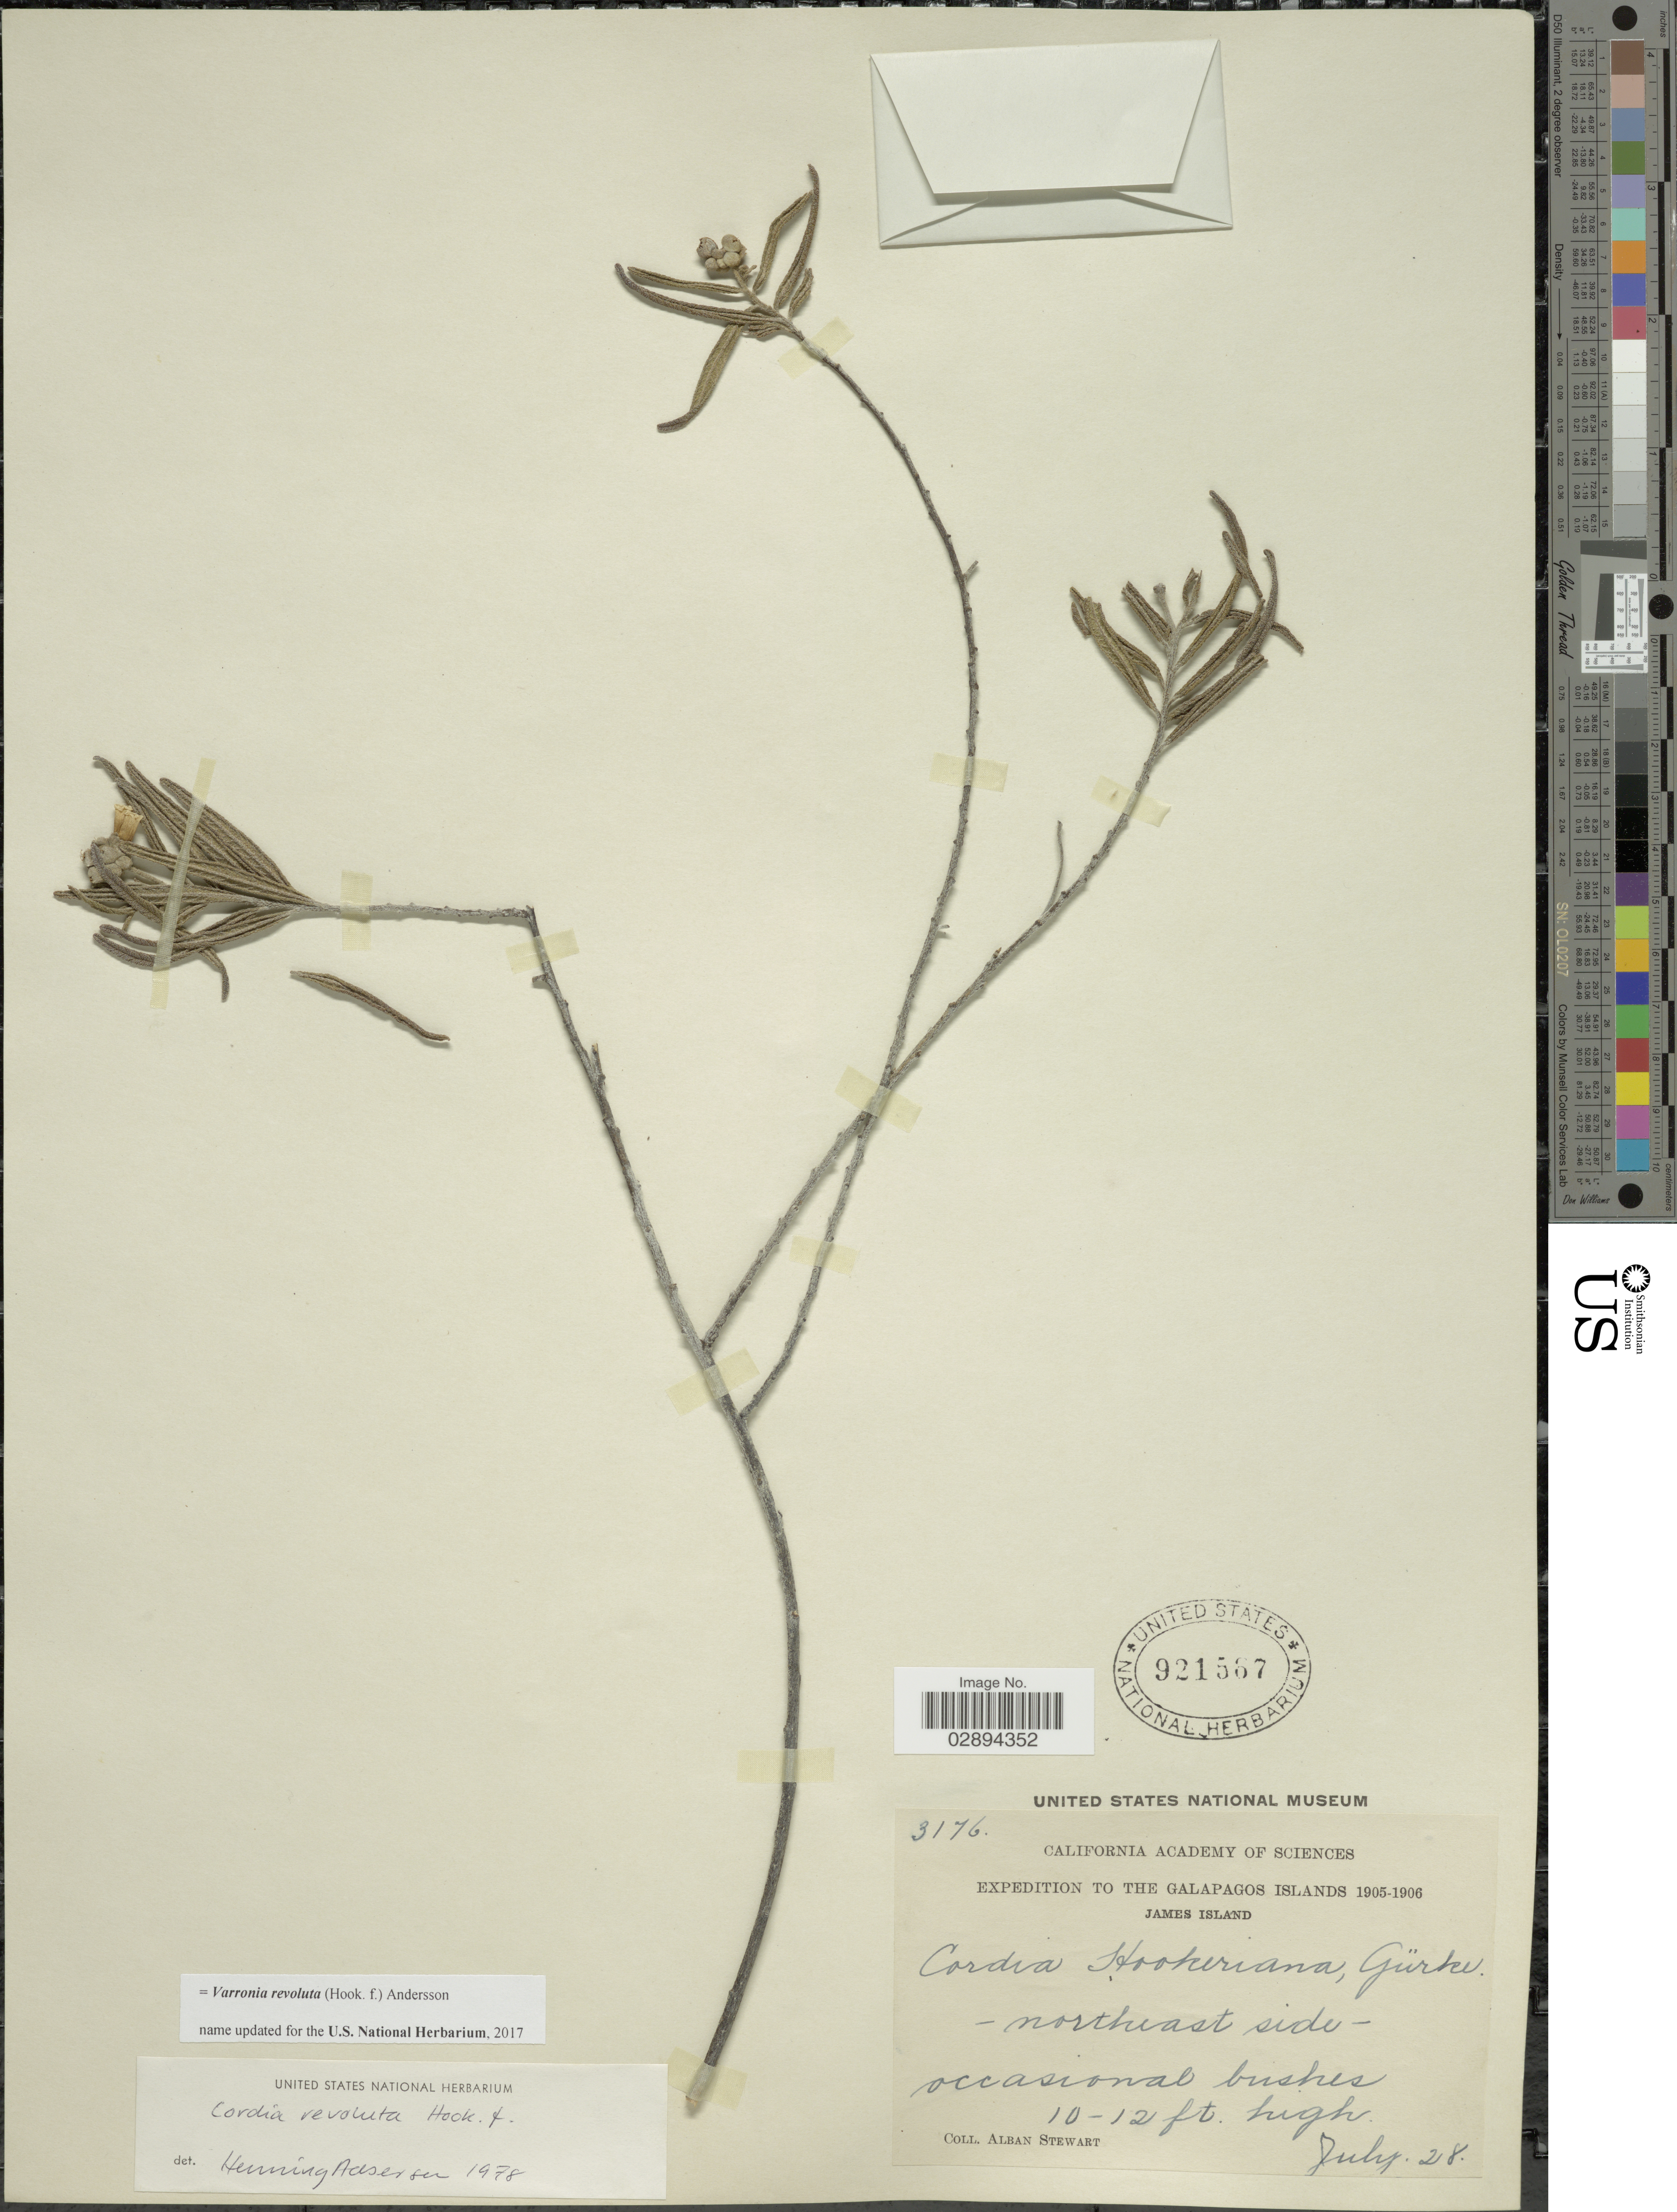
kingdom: Plantae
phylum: Tracheophyta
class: Magnoliopsida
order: Boraginales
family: Cordiaceae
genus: Varronia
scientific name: Varronia revoluta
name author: (Hook. f.) Andersson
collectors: A. Stewart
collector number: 3176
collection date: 1905-07-28/1906-07-28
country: Ecuador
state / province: Colón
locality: Galapagos Islands, James Island, northeast side.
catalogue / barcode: US 921567